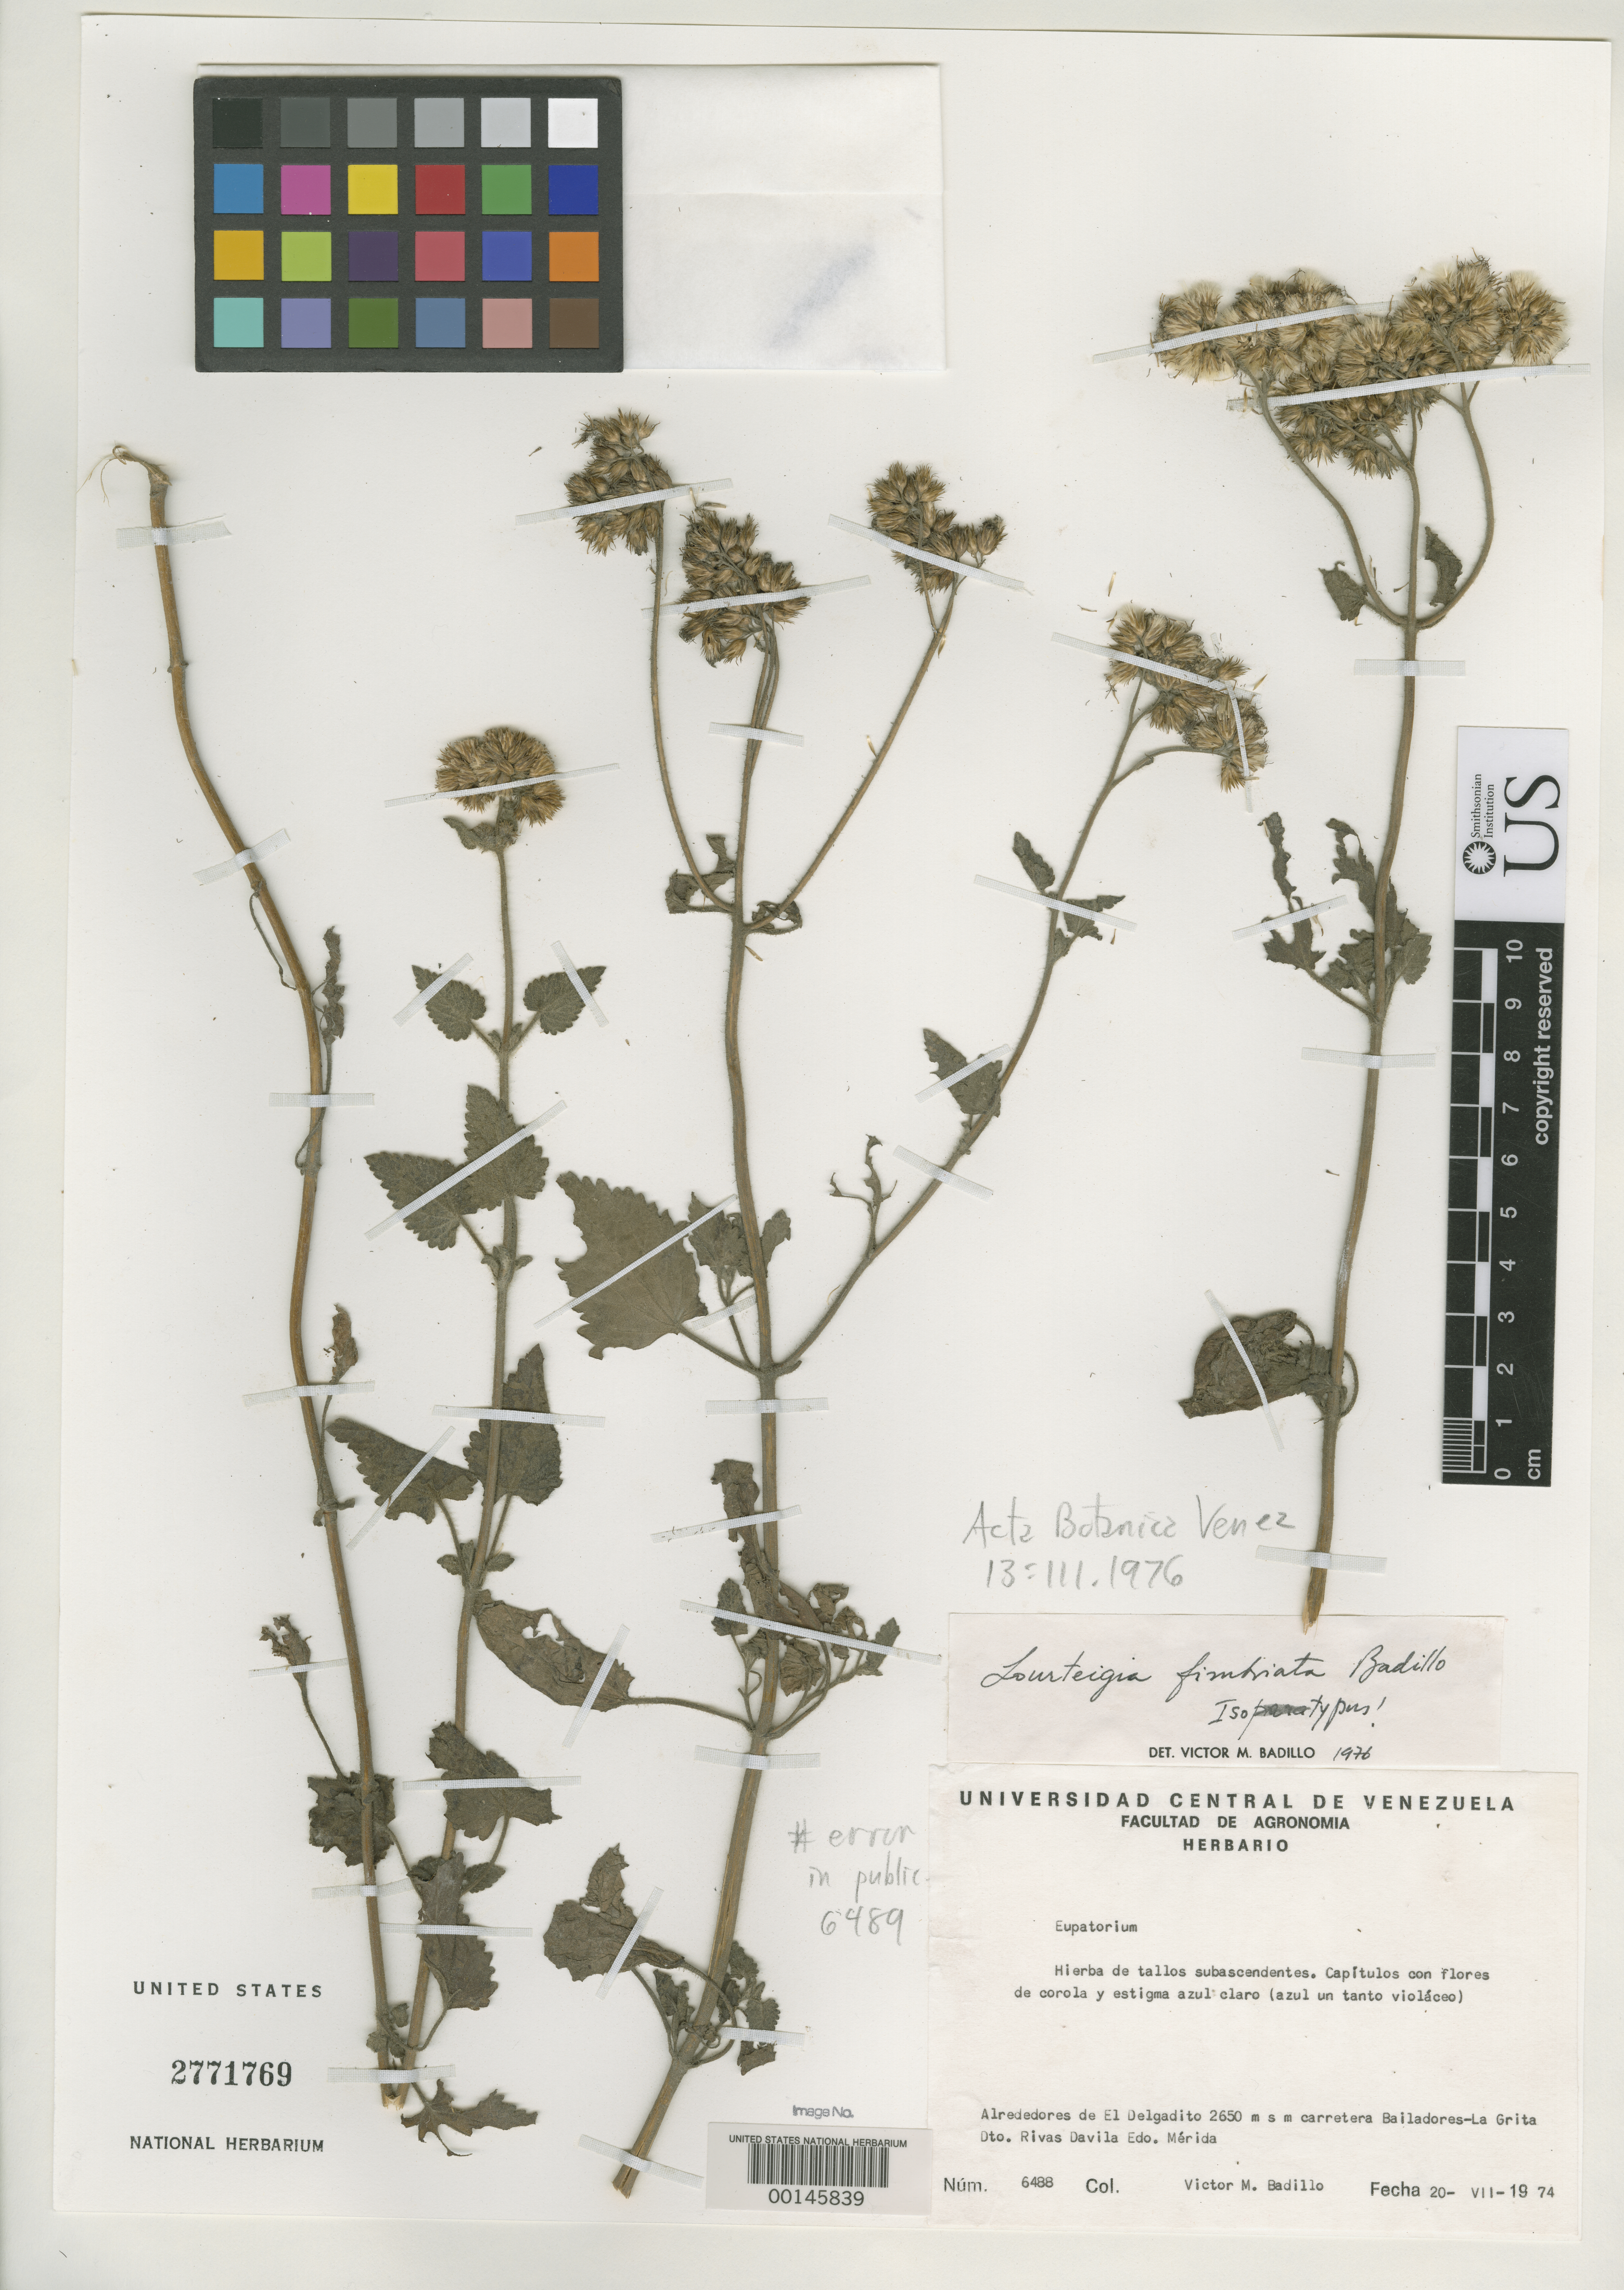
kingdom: Plantae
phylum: Tracheophyta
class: Magnoliopsida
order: Asterales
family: Asteraceae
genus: Lourteigia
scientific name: Lourteigia fimbriata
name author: V.M. Badillo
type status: Isotype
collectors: V. Badillo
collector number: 6488 [=6489?]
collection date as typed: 20 Jul 1974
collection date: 1974-07-20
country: Venezuela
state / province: Mérida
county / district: Rivas Dávila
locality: Alrededores de El Delgadadito, carretera Bailadores - La Grita Dto. Rivas Davila Edo. Mérida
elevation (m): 2650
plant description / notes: Protologue cites type as Badillo 6489, and one duplicate received from MY (USNH 2946406), annotated as "Isotypus" by Badillo, bears this collection number. Another US sheet (USNH 2771769) with otherwise identical label data is numbered "6488" and was originally annotated by Badillo as "Isoparatypus" (with "para" later obliterated). 6488 is not cited in the protologue as a paratype and this specimen is presumably mis-numbered.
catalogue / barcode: US 2771769